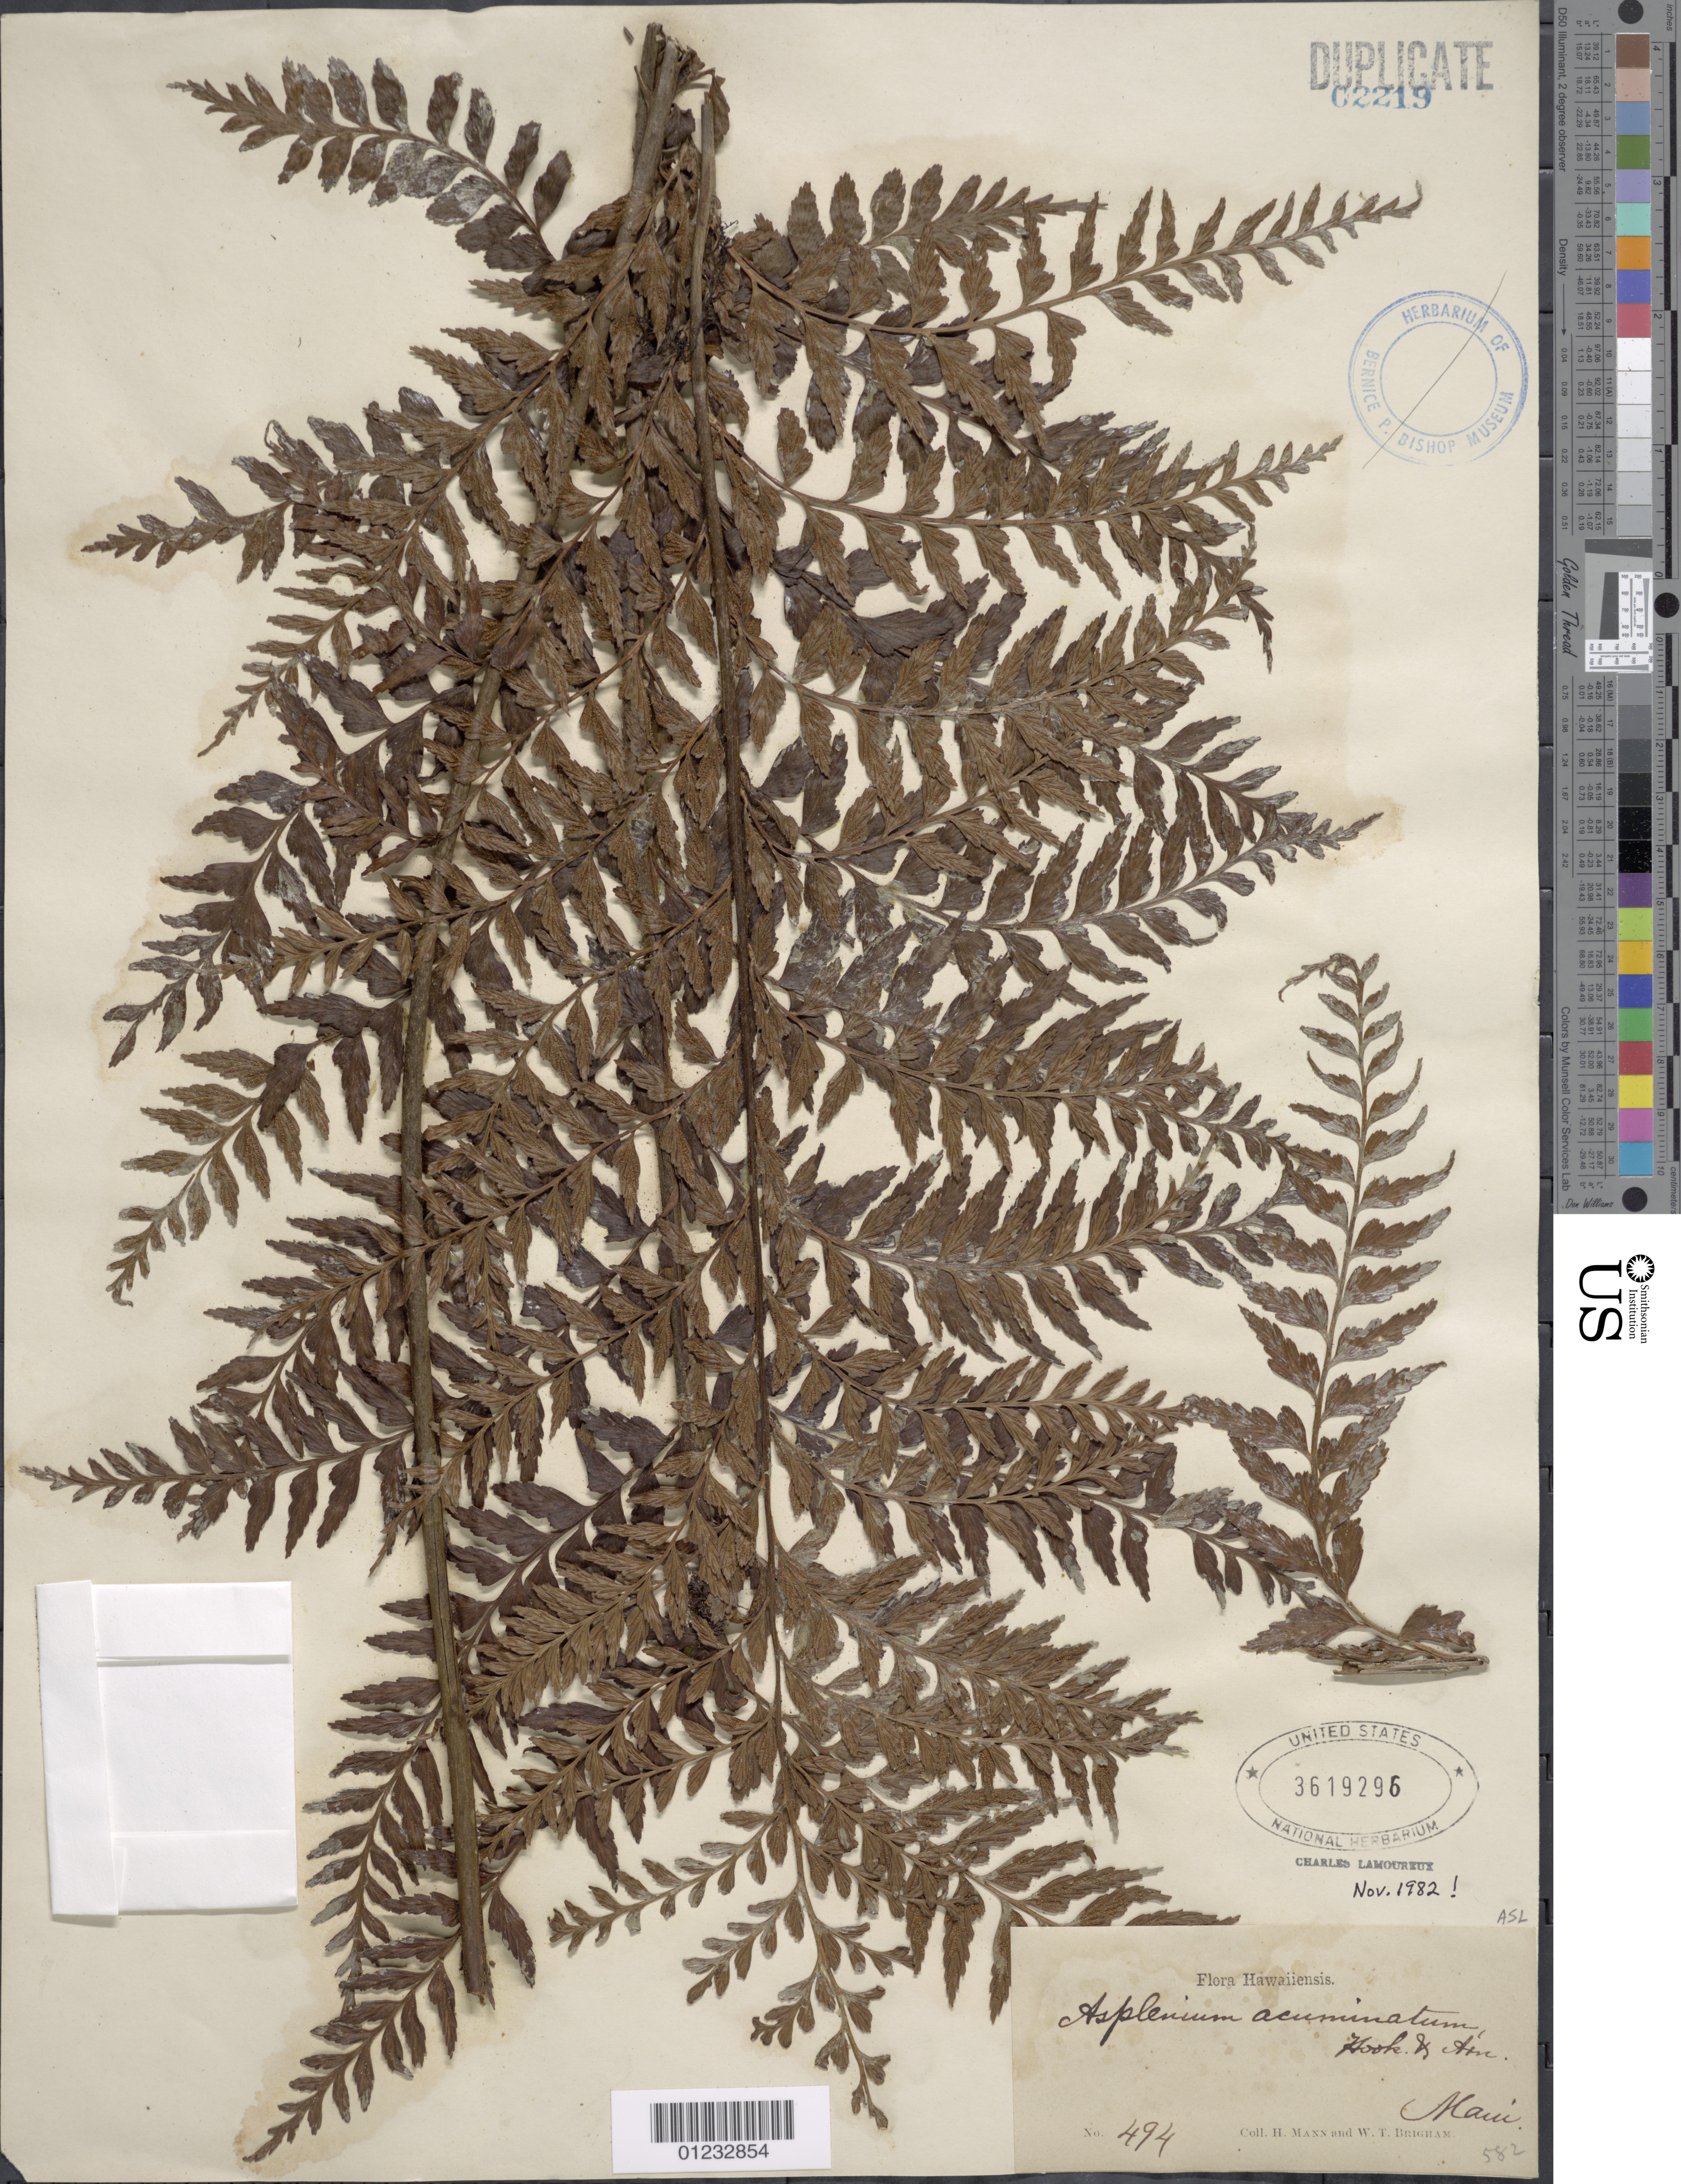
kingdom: Plantae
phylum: Tracheophyta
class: Polypodiopsida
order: Polypodiales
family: Aspleniaceae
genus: Asplenium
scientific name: Asplenium acuminatum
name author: Hook. & Arn.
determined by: Lamoureux, C. H.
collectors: H. Mann & W. T. Brigham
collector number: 494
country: United States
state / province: Hawaii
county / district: Maui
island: Maui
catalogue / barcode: US 3619296